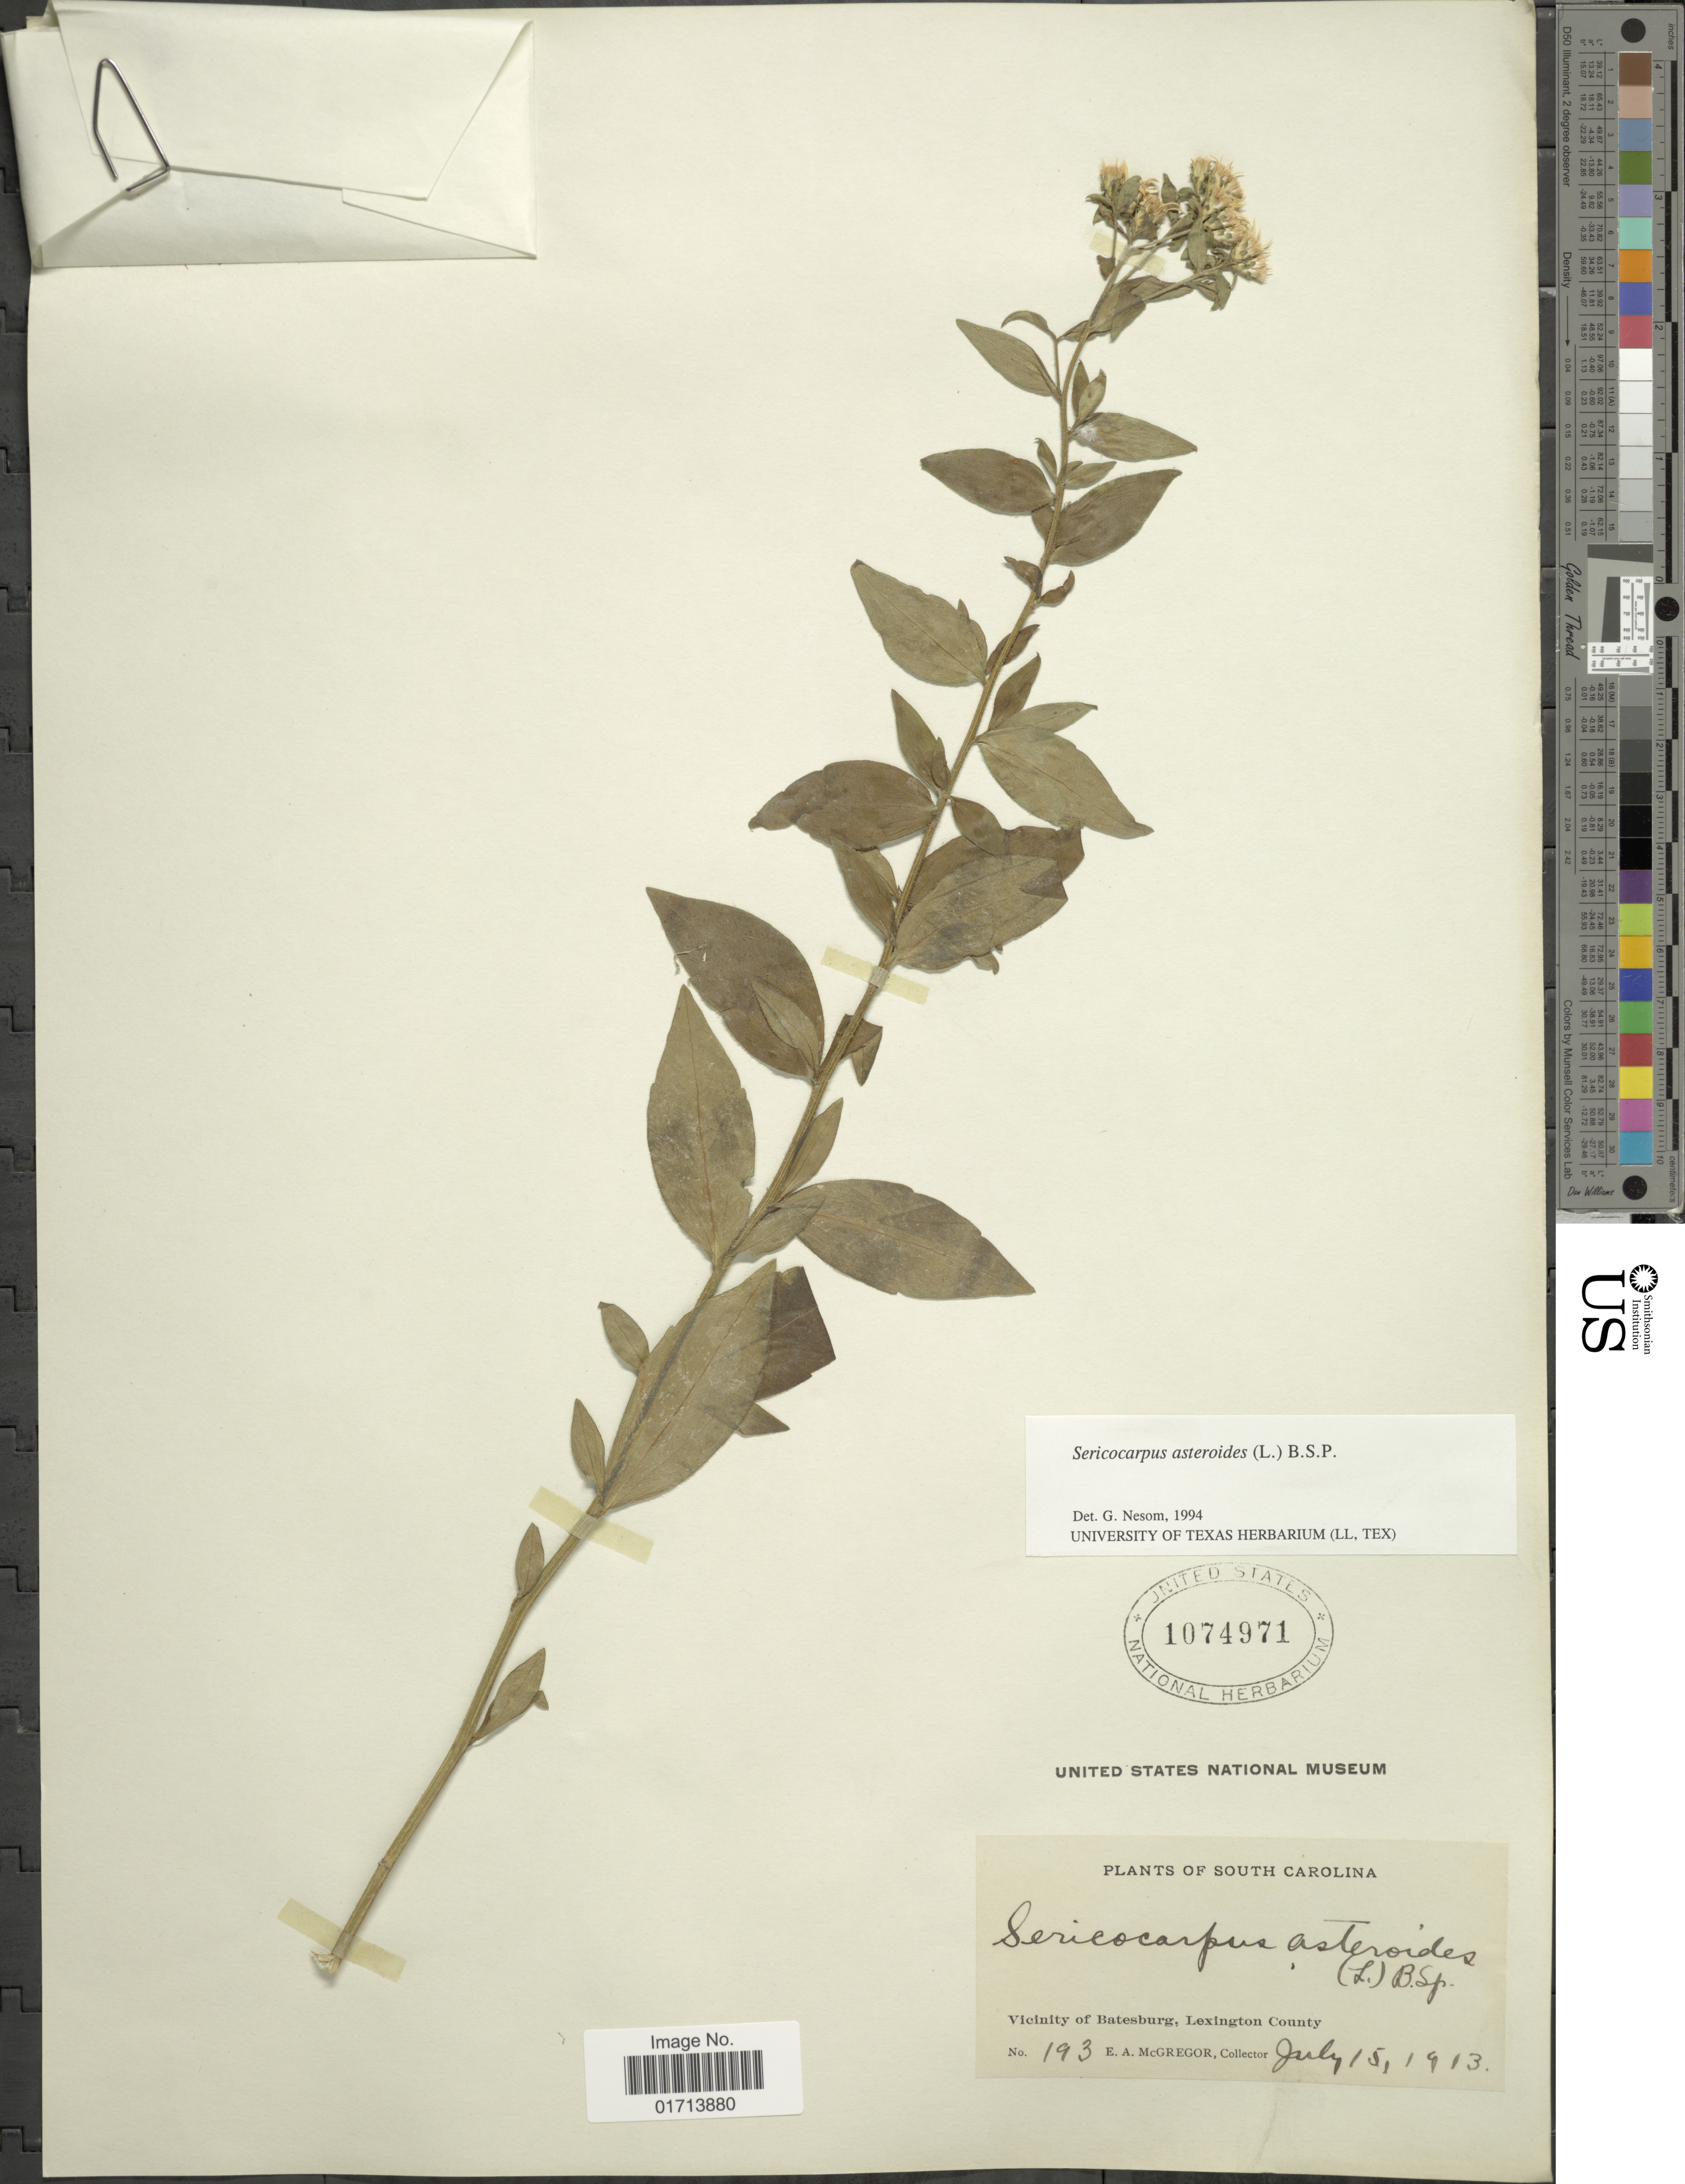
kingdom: Plantae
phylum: Tracheophyta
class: Magnoliopsida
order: Asterales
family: Asteraceae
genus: Sericocarpus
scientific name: Sericocarpus asteroides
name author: (L.) Britton, Stearns & Poggenb.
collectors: E. A. McGregor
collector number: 193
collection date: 1913-07-15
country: United States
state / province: South Carolina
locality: Vicinity of Batesburg, Lexington County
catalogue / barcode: US 1074971